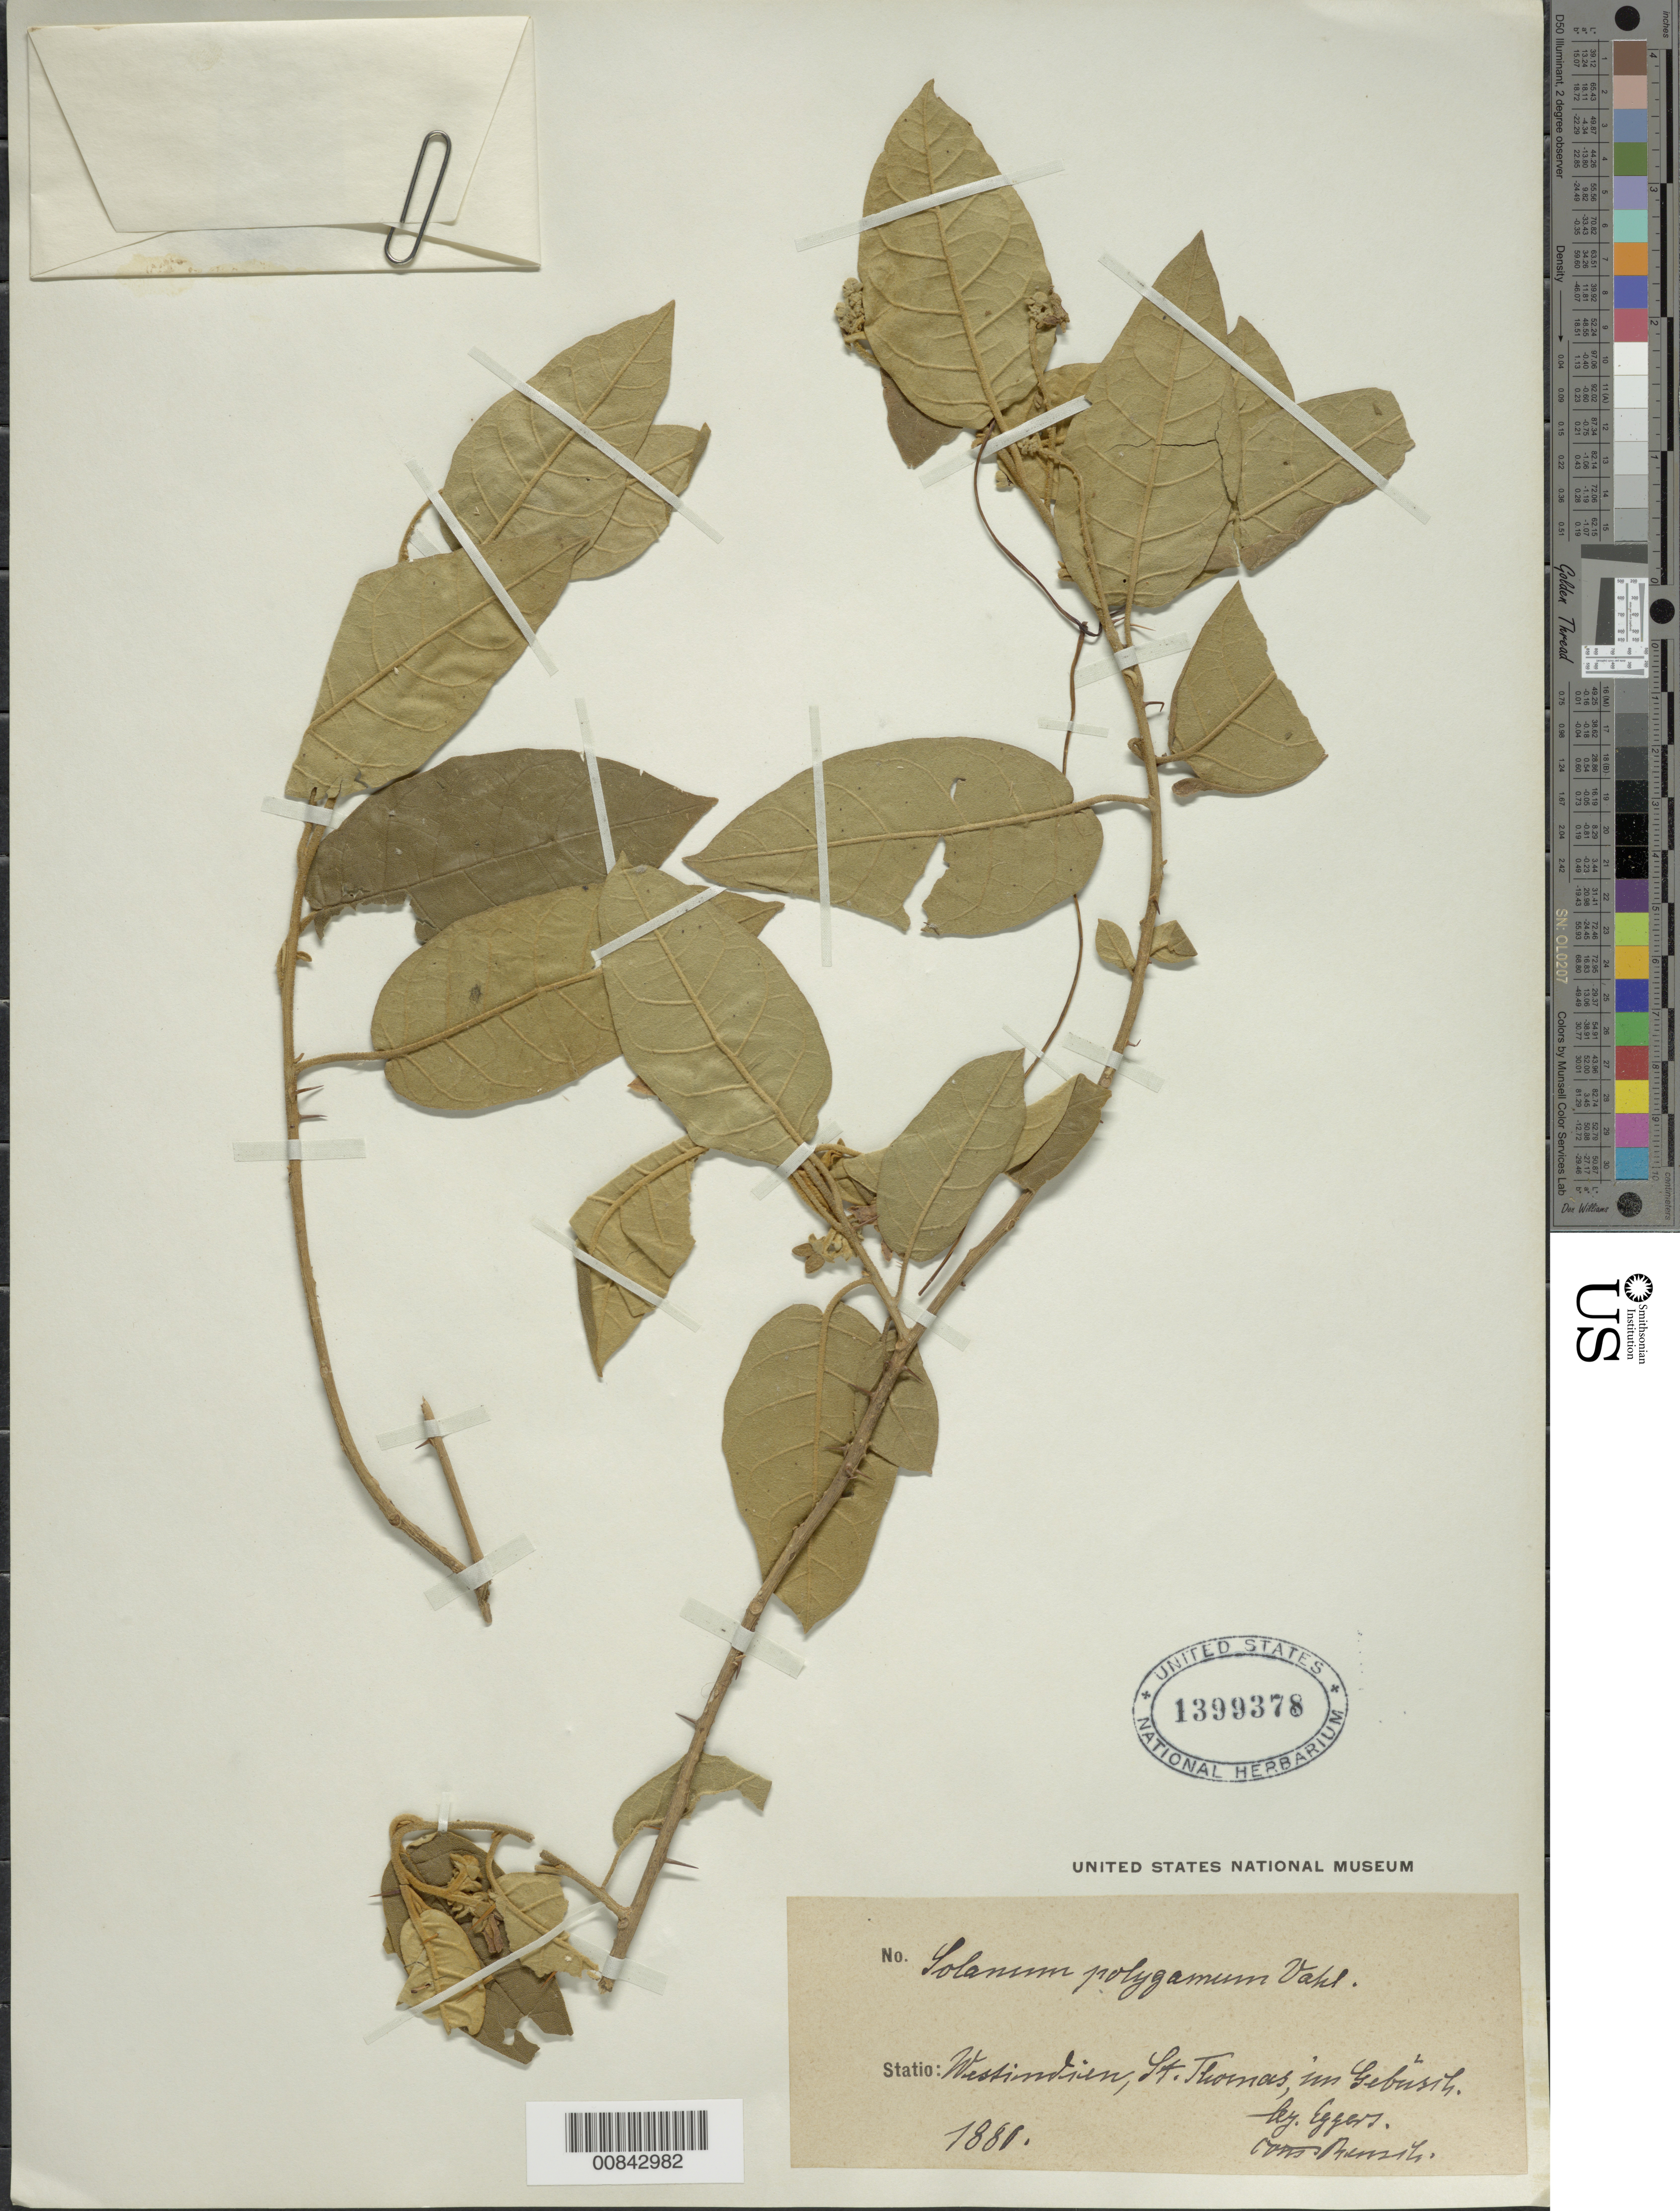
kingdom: Plantae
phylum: Tracheophyta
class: Magnoliopsida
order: Solanales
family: Solanaceae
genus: Solanum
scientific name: Solanum polygamum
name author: Vahl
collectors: -. Eggers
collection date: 1880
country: U.S. Virgin Islands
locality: Statio: Westidien, St. Thomas.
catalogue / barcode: US 1399378